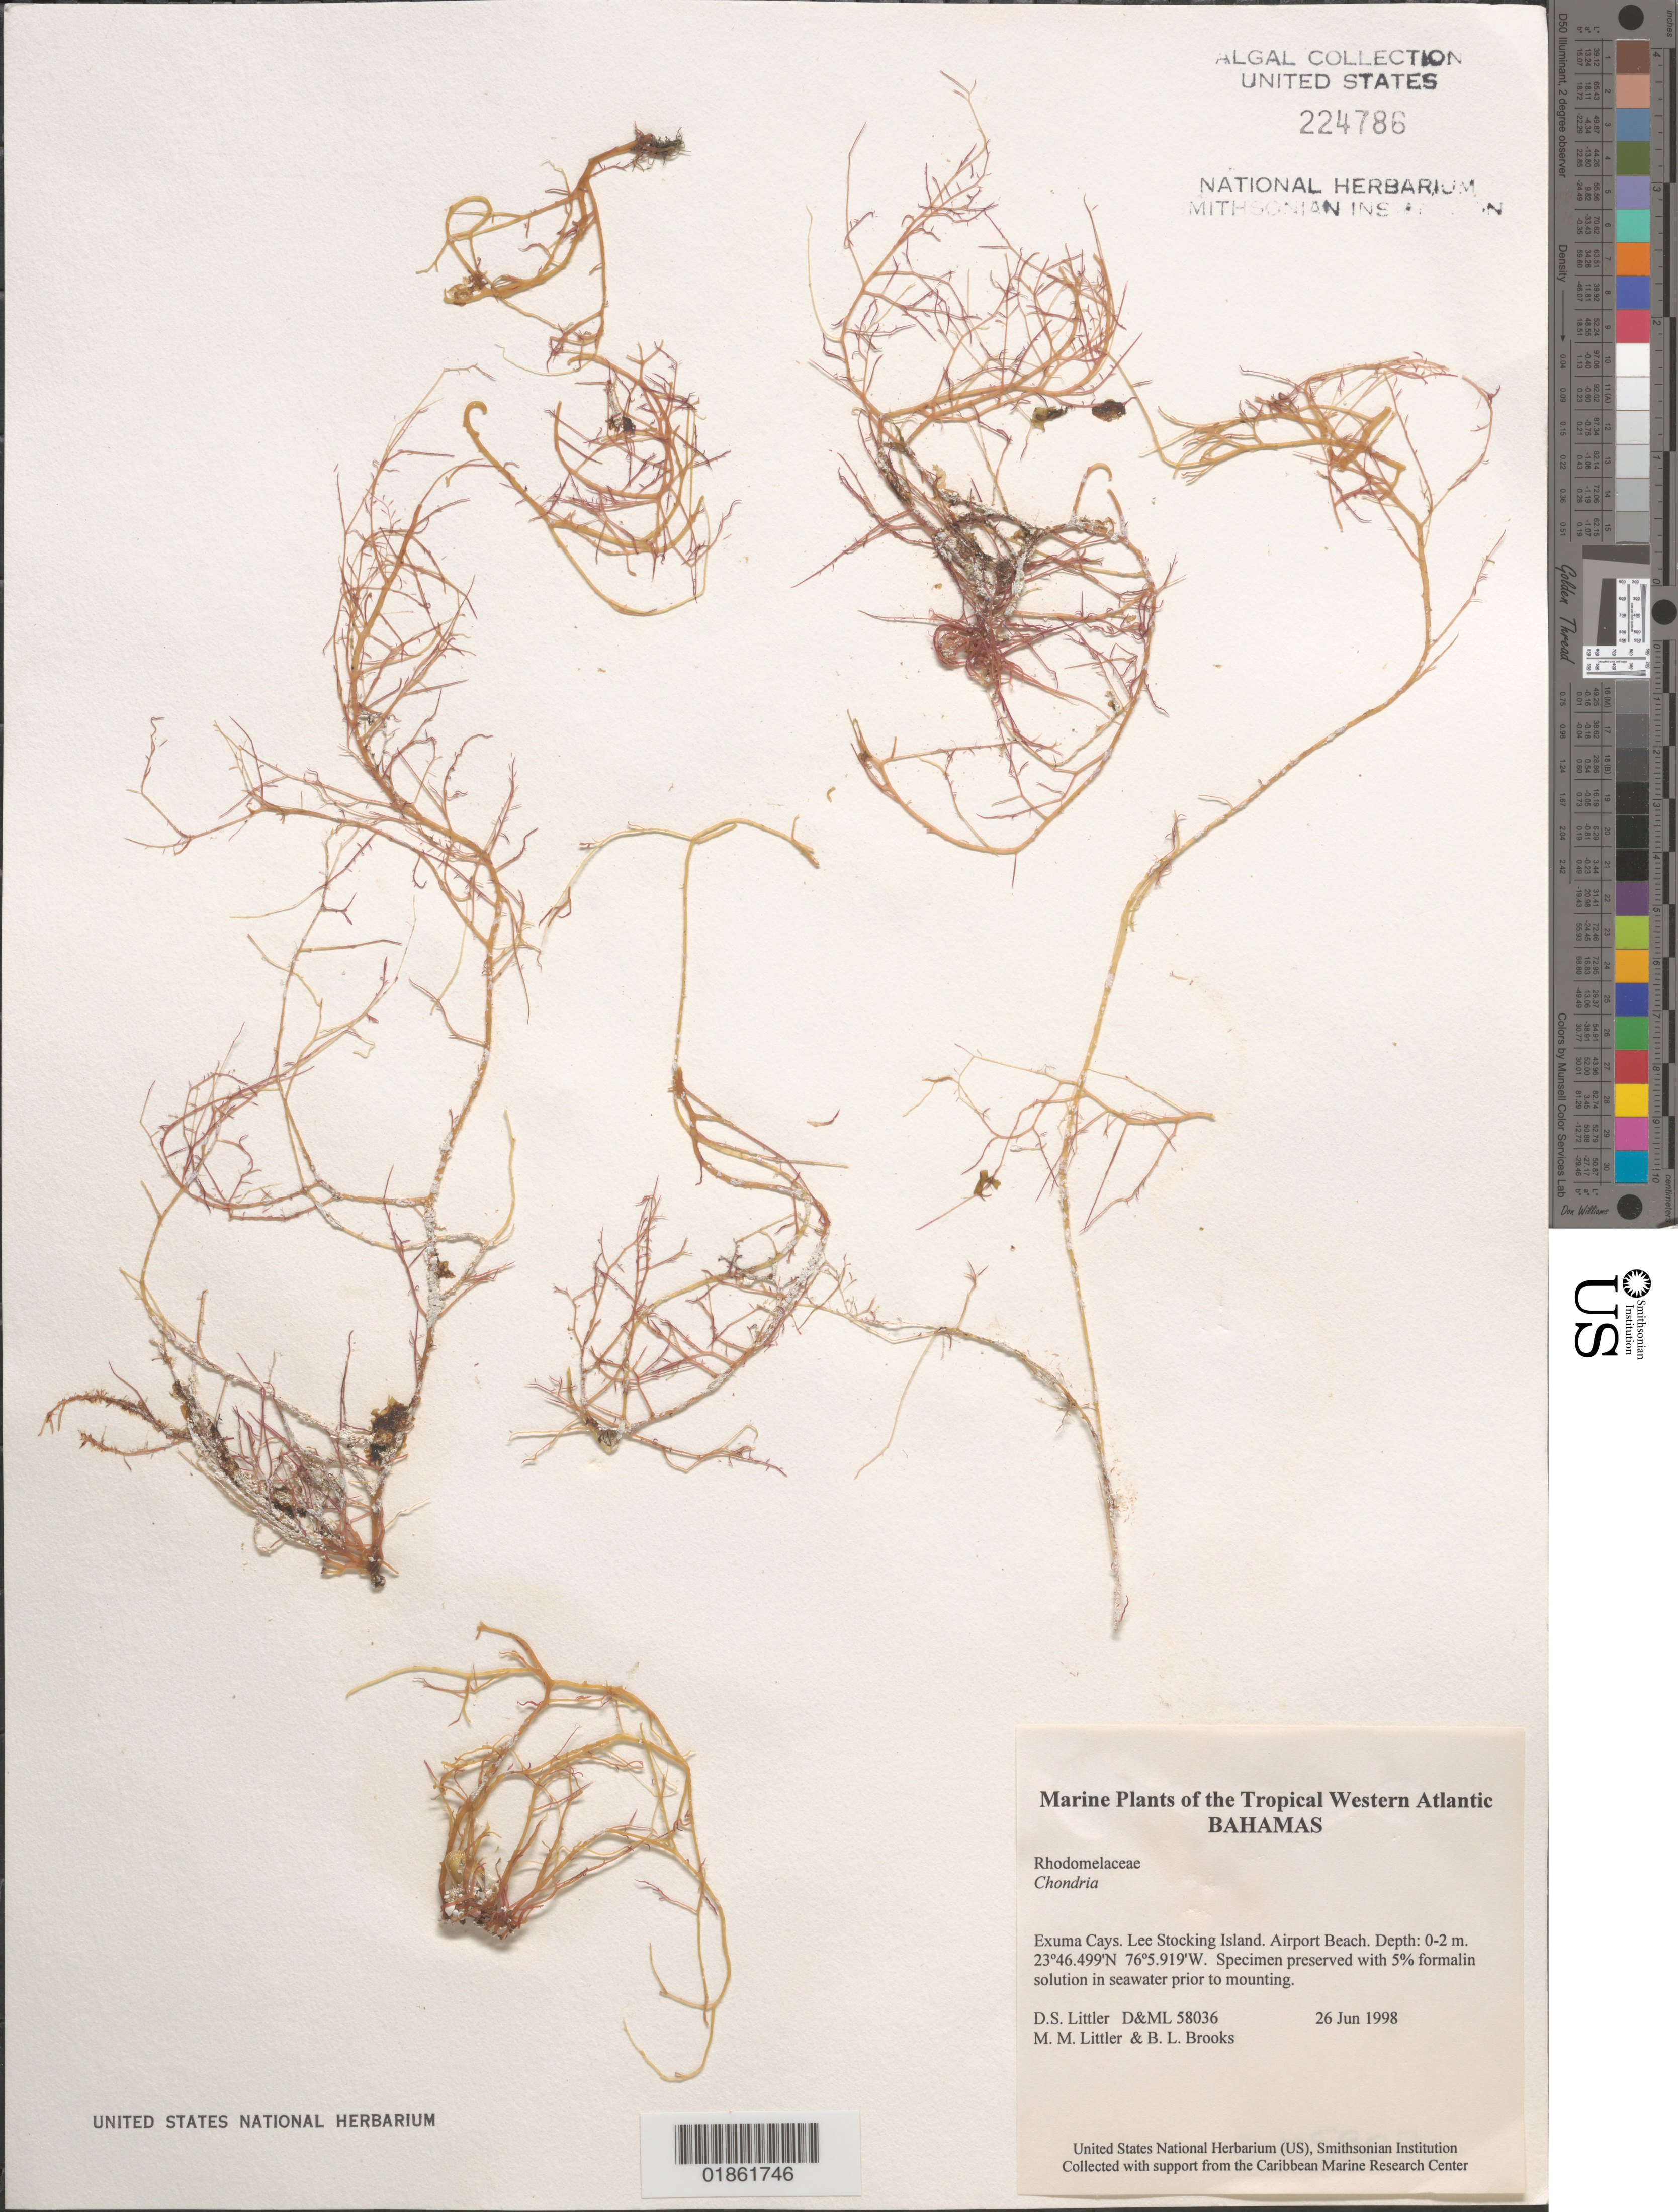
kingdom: Plantae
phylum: Rhodophyta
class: Florideophyceae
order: Ceramiales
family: Rhodomelaceae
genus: Chondria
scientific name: Chondria sp.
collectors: D. S. Littler & M. M. Littler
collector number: D&ML 58036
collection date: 1998-06-26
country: Bahamas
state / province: Exuma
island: Lee Stocking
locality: Lee Stocking Island. Airport Beach.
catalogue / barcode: US 224786